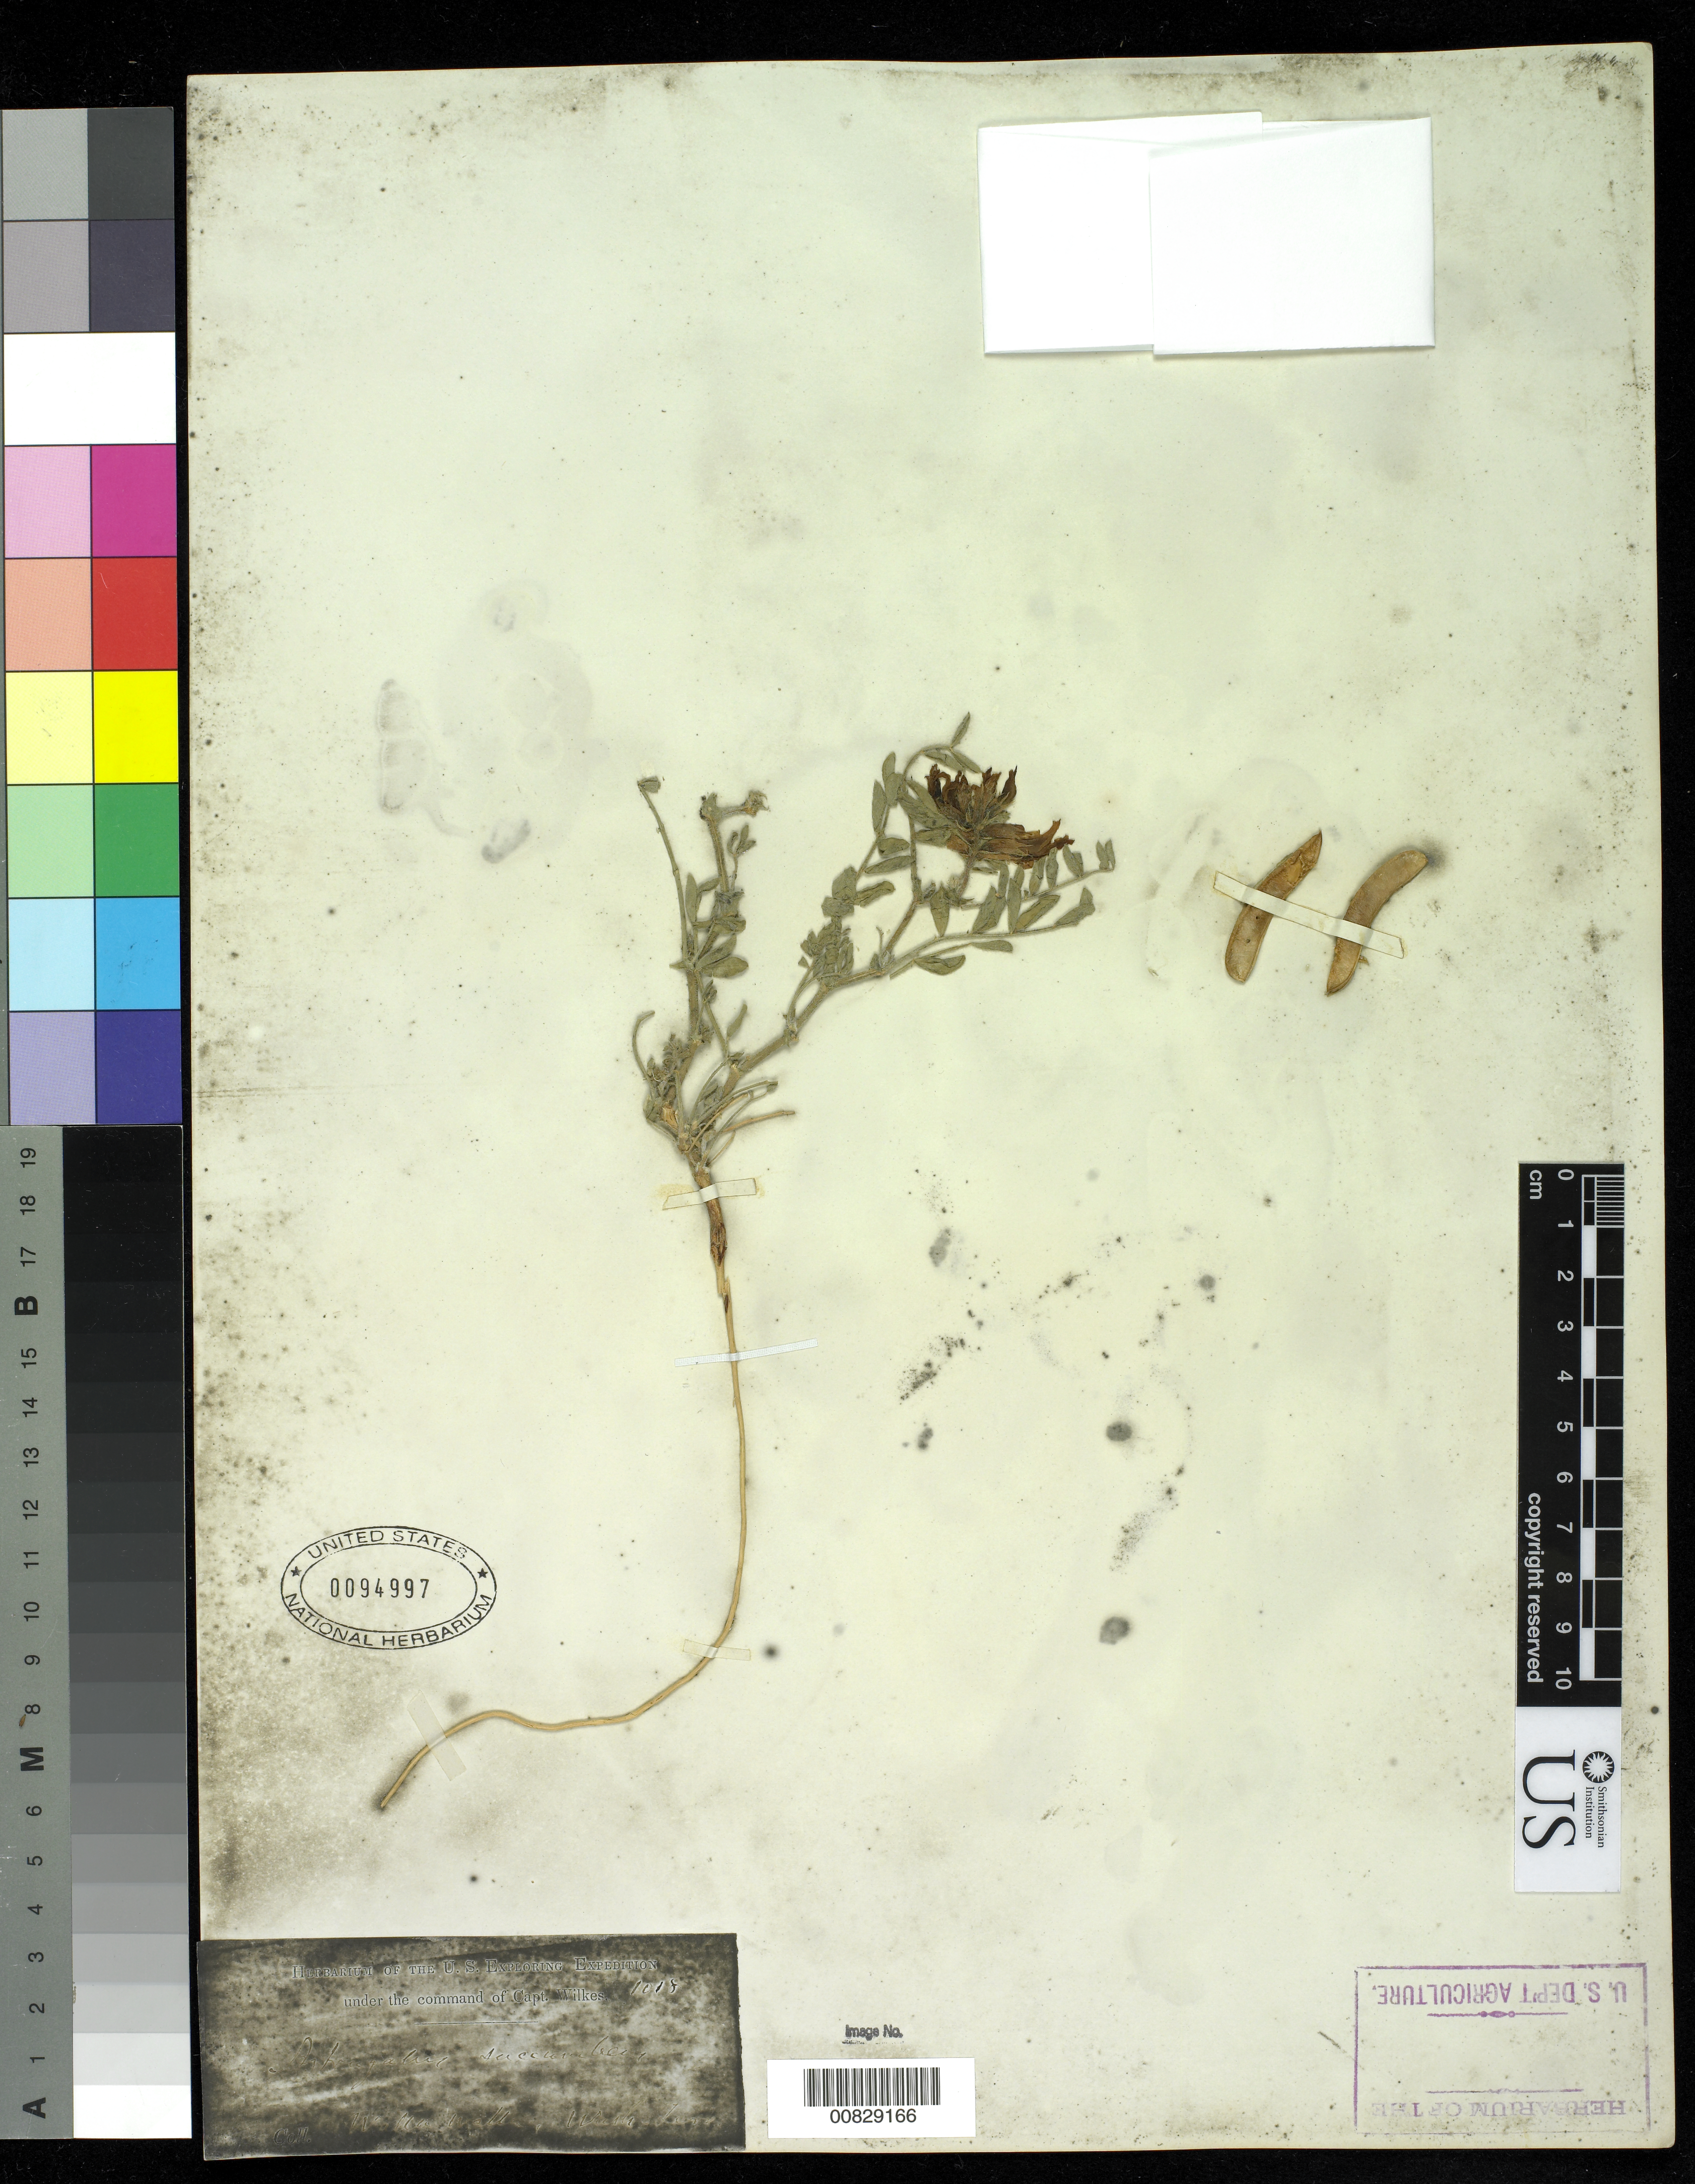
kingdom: Plantae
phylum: Tracheophyta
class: Magnoliopsida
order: Fabales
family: Fabaceae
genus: Astragalus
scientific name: Astragalus succumbens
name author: Hook.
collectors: Wilkes Explor. Exped.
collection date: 1838/1842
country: United States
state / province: Washington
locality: Walla Walla, Wash. Terr.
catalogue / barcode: US 94997